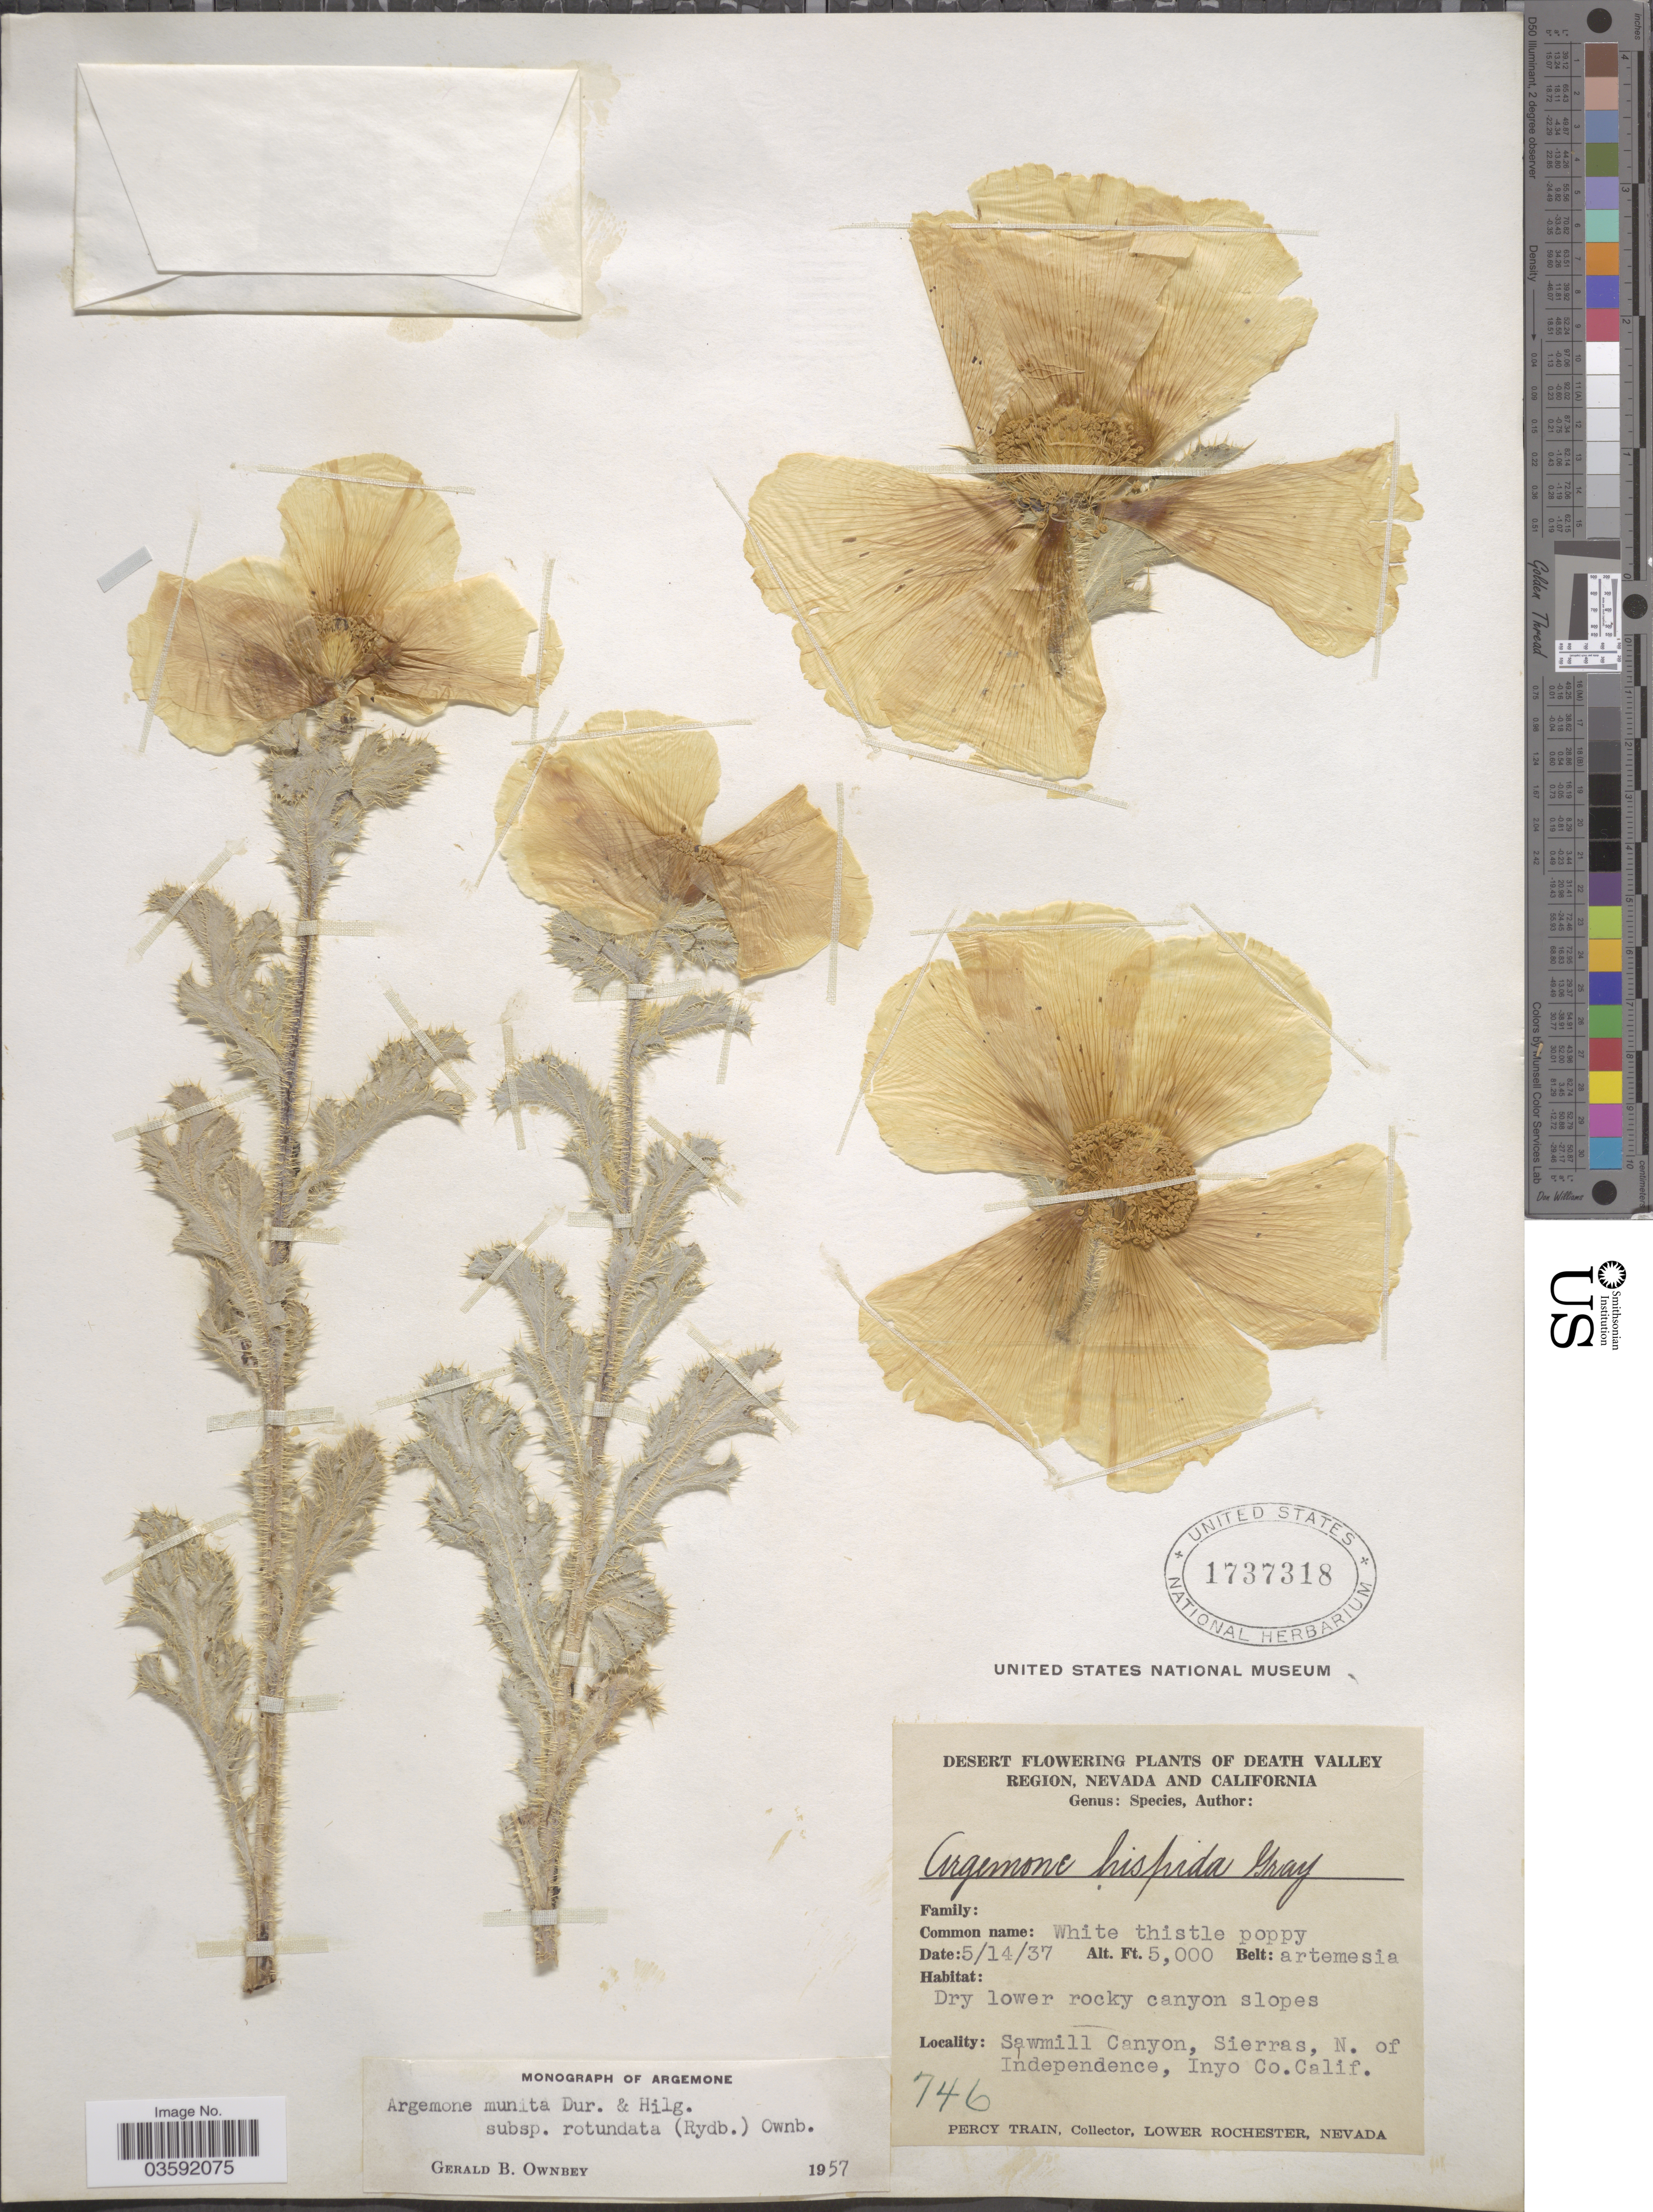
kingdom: Plantae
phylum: Tracheophyta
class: Magnoliopsida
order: Ranunculales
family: Papaveraceae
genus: Argemone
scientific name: Argemone munita subsp. rotundata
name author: (Rydb.) G.B. Ownbey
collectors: P. Train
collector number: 746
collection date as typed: Transcribed d/m/y: 14/5/37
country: United States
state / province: California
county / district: Inyo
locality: Death Valley Region. Sawmill Canyon, Sierras, N. of Independence, Inyo Co.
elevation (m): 1524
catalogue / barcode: US 1737318